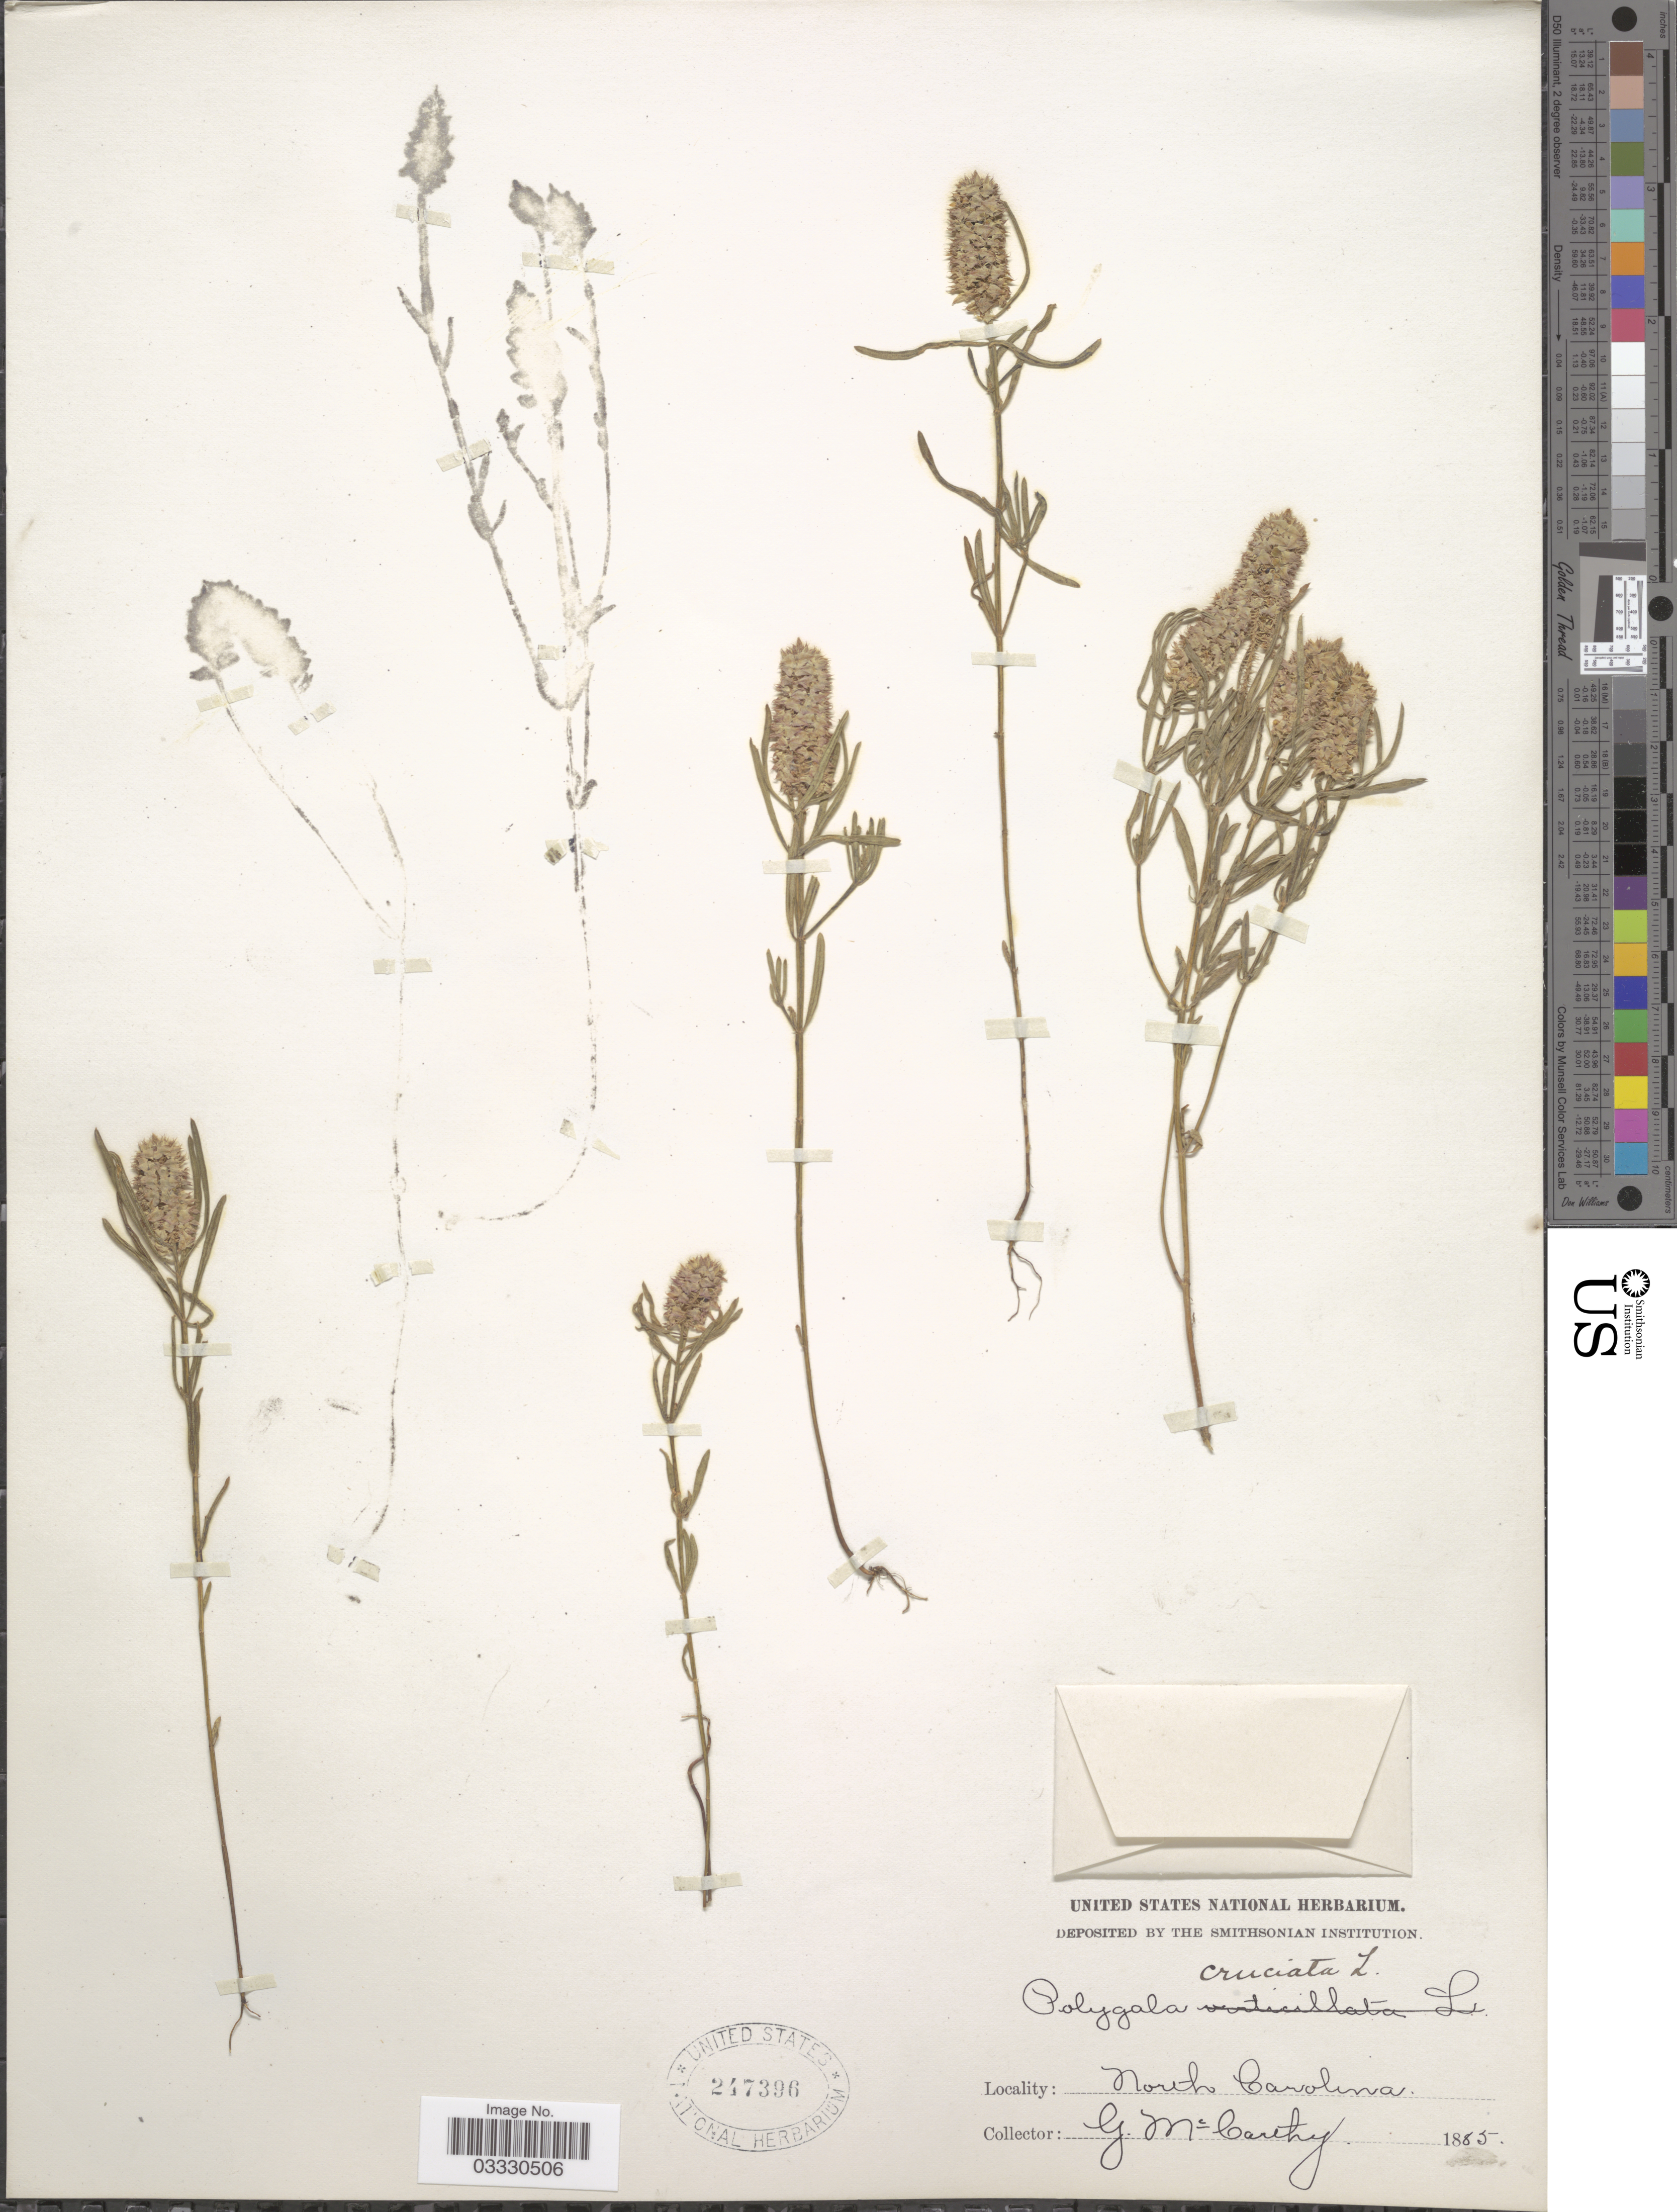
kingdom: Plantae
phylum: Tracheophyta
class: Magnoliopsida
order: Fabales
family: Polygalaceae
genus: Polygala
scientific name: Polygala cruciata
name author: L.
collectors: G. McCarthy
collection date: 1885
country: United States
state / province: North Carolina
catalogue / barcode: US 247396